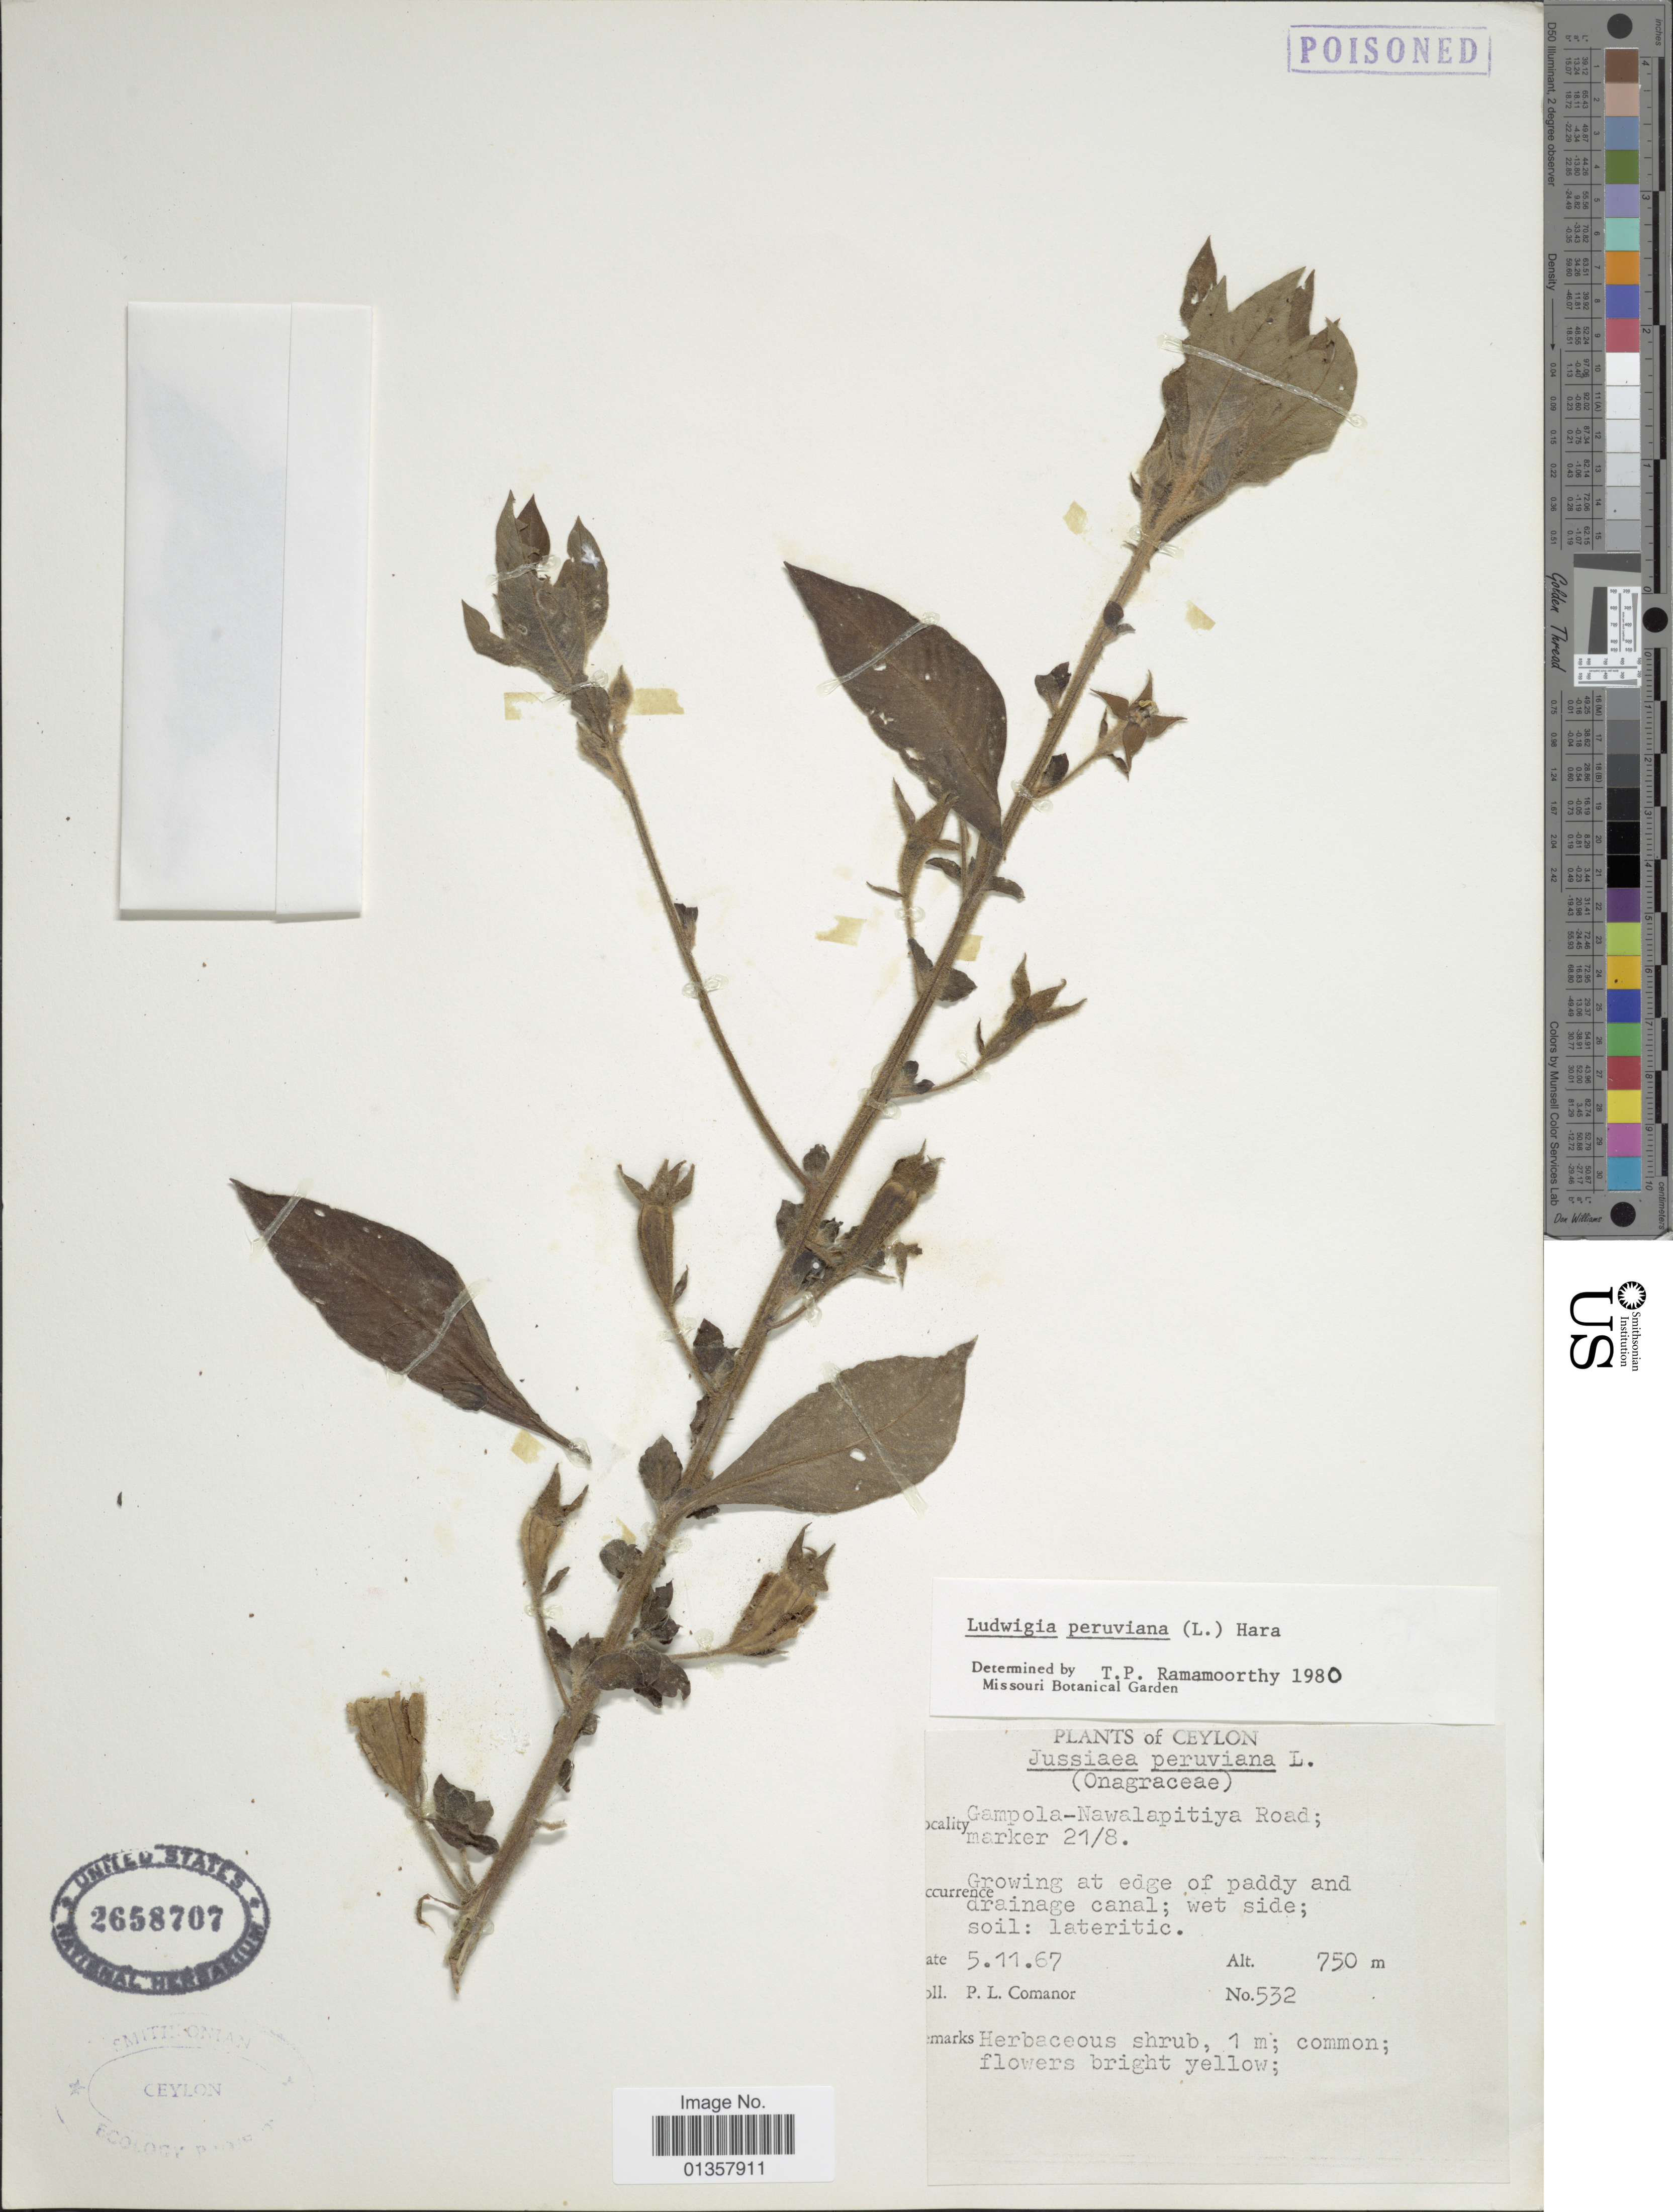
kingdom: Plantae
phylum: Tracheophyta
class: Magnoliopsida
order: Myrtales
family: Onagraceae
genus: Ludwigia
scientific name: Ludwigia peruviana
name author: (L.) H. Hara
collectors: P. Comanor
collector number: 532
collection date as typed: Transcribed d/m/y: 5/11/67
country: Sri Lanka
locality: Ceylon. Gampola-Nawalapitiya Road; marker 21/8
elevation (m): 750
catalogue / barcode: US 2658707